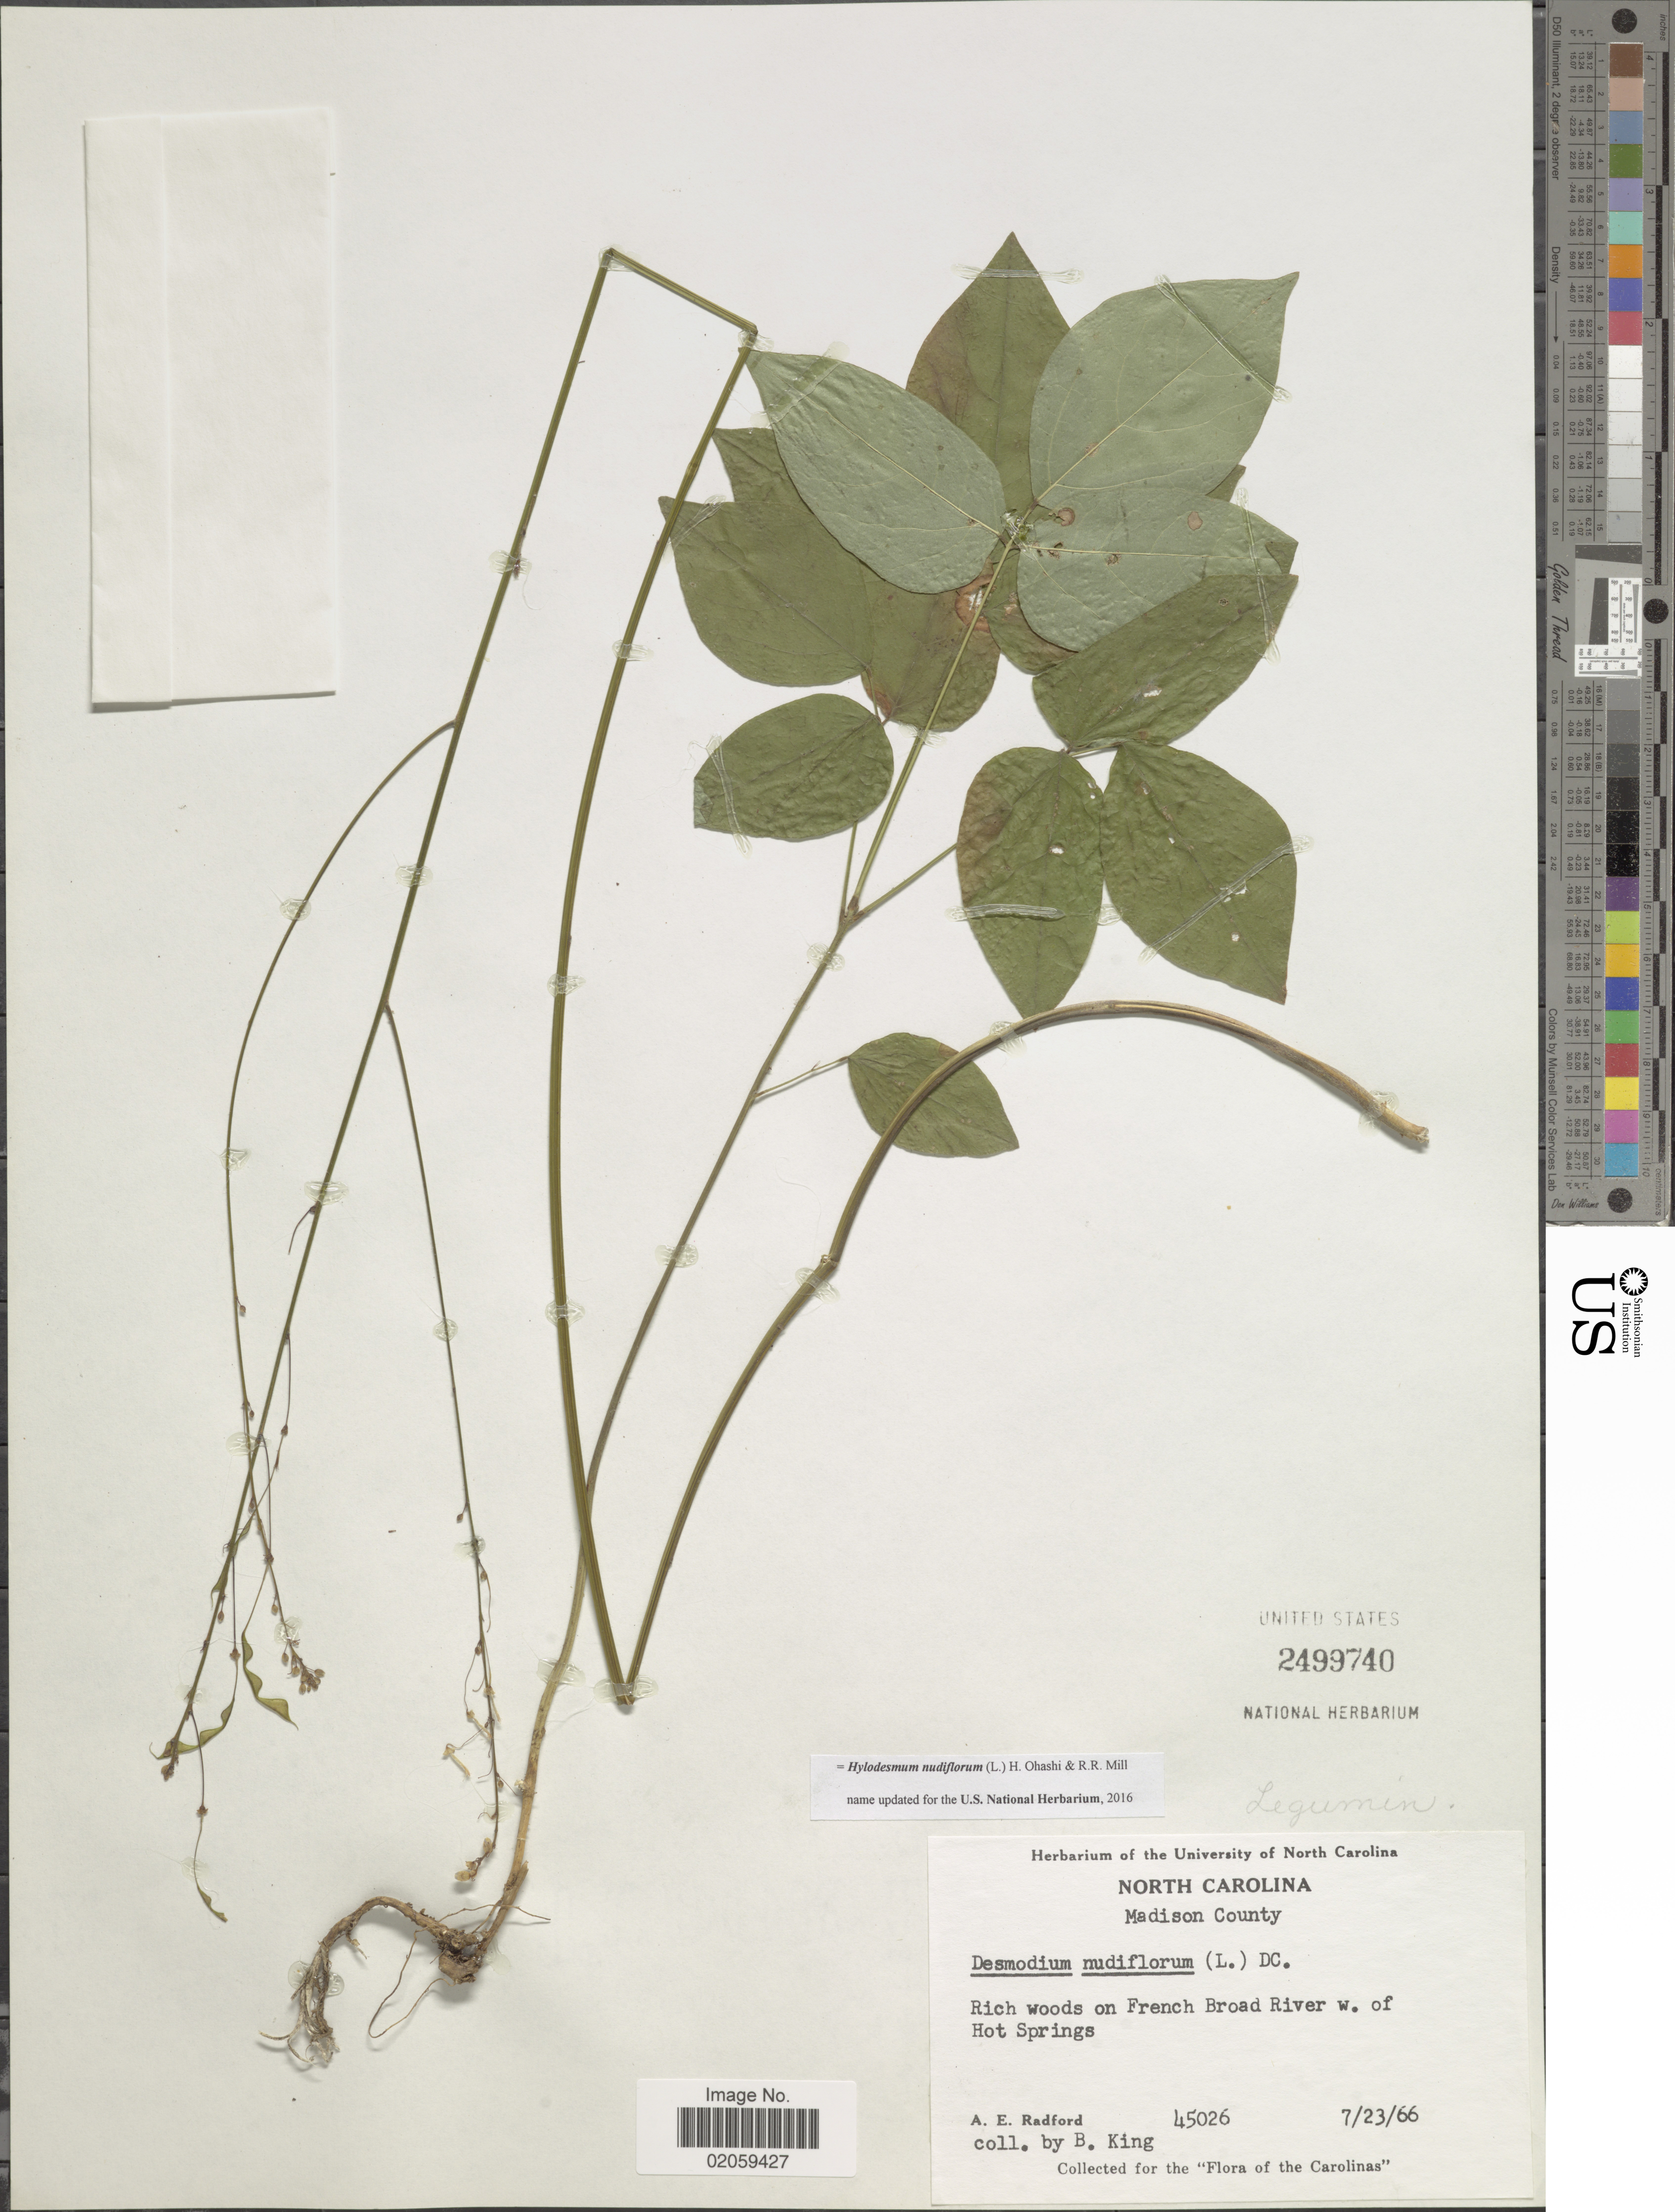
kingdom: Plantae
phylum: Tracheophyta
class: Magnoliopsida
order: Fabales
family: Fabaceae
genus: Hylodesmum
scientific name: Hylodesmum nudiflorum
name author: (L.) H. Ohashi & R.R. Mill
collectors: A. E. Radford & B. King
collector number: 45026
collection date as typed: Transcribed d/m/y: 23/7/66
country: United States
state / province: North Carolina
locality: Madison County, French Broad River w of Hot Springs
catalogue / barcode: US 2499740